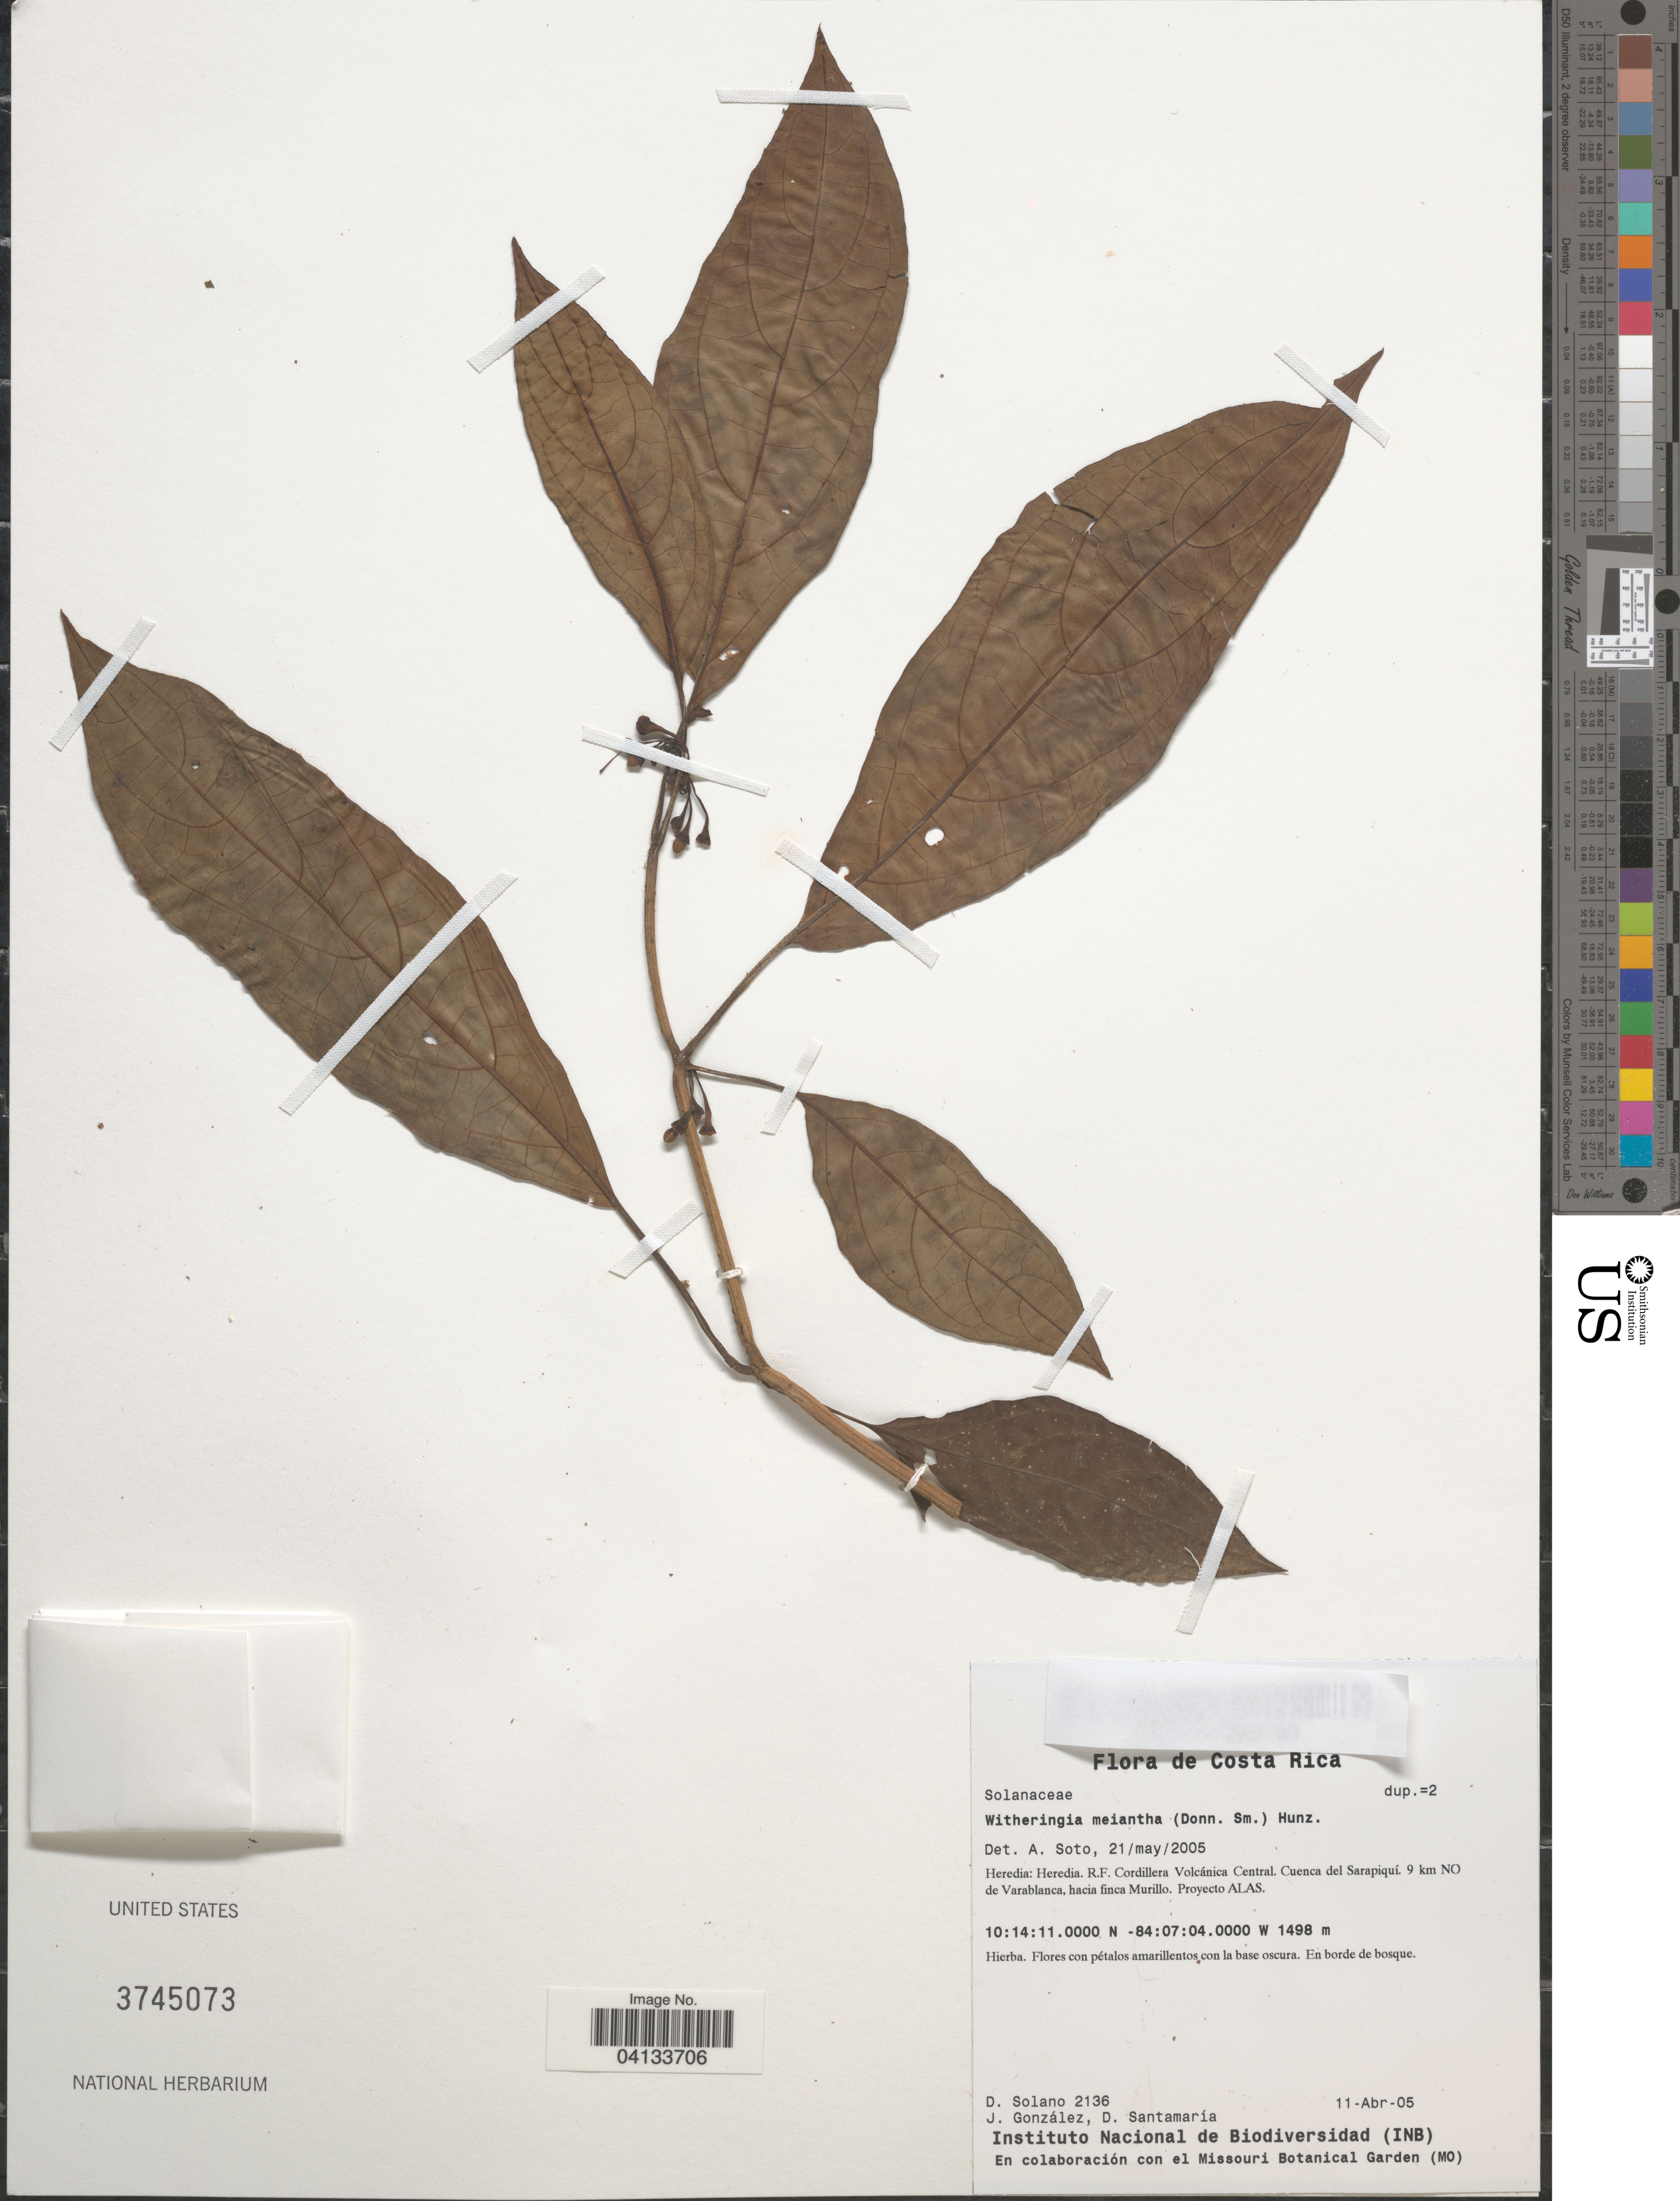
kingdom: Plantae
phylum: Tracheophyta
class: Magnoliopsida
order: Solanales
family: Solanaceae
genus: Witheringia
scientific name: Witheringia meiantha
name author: (Donn. Sm.) Hunz.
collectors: D. Solano, J. Gonzales & D. Santamaria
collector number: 2136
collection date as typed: Transcribed d/m/y: 11/4/5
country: Costa Rica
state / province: Heredia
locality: R.F. Cordillera Volcánica Central. Cuenca del Sarapiquí. 9 km NO de Varablanca, hacia finca Murillo. Proyecto ALAS.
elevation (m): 1498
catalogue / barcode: US 3745073